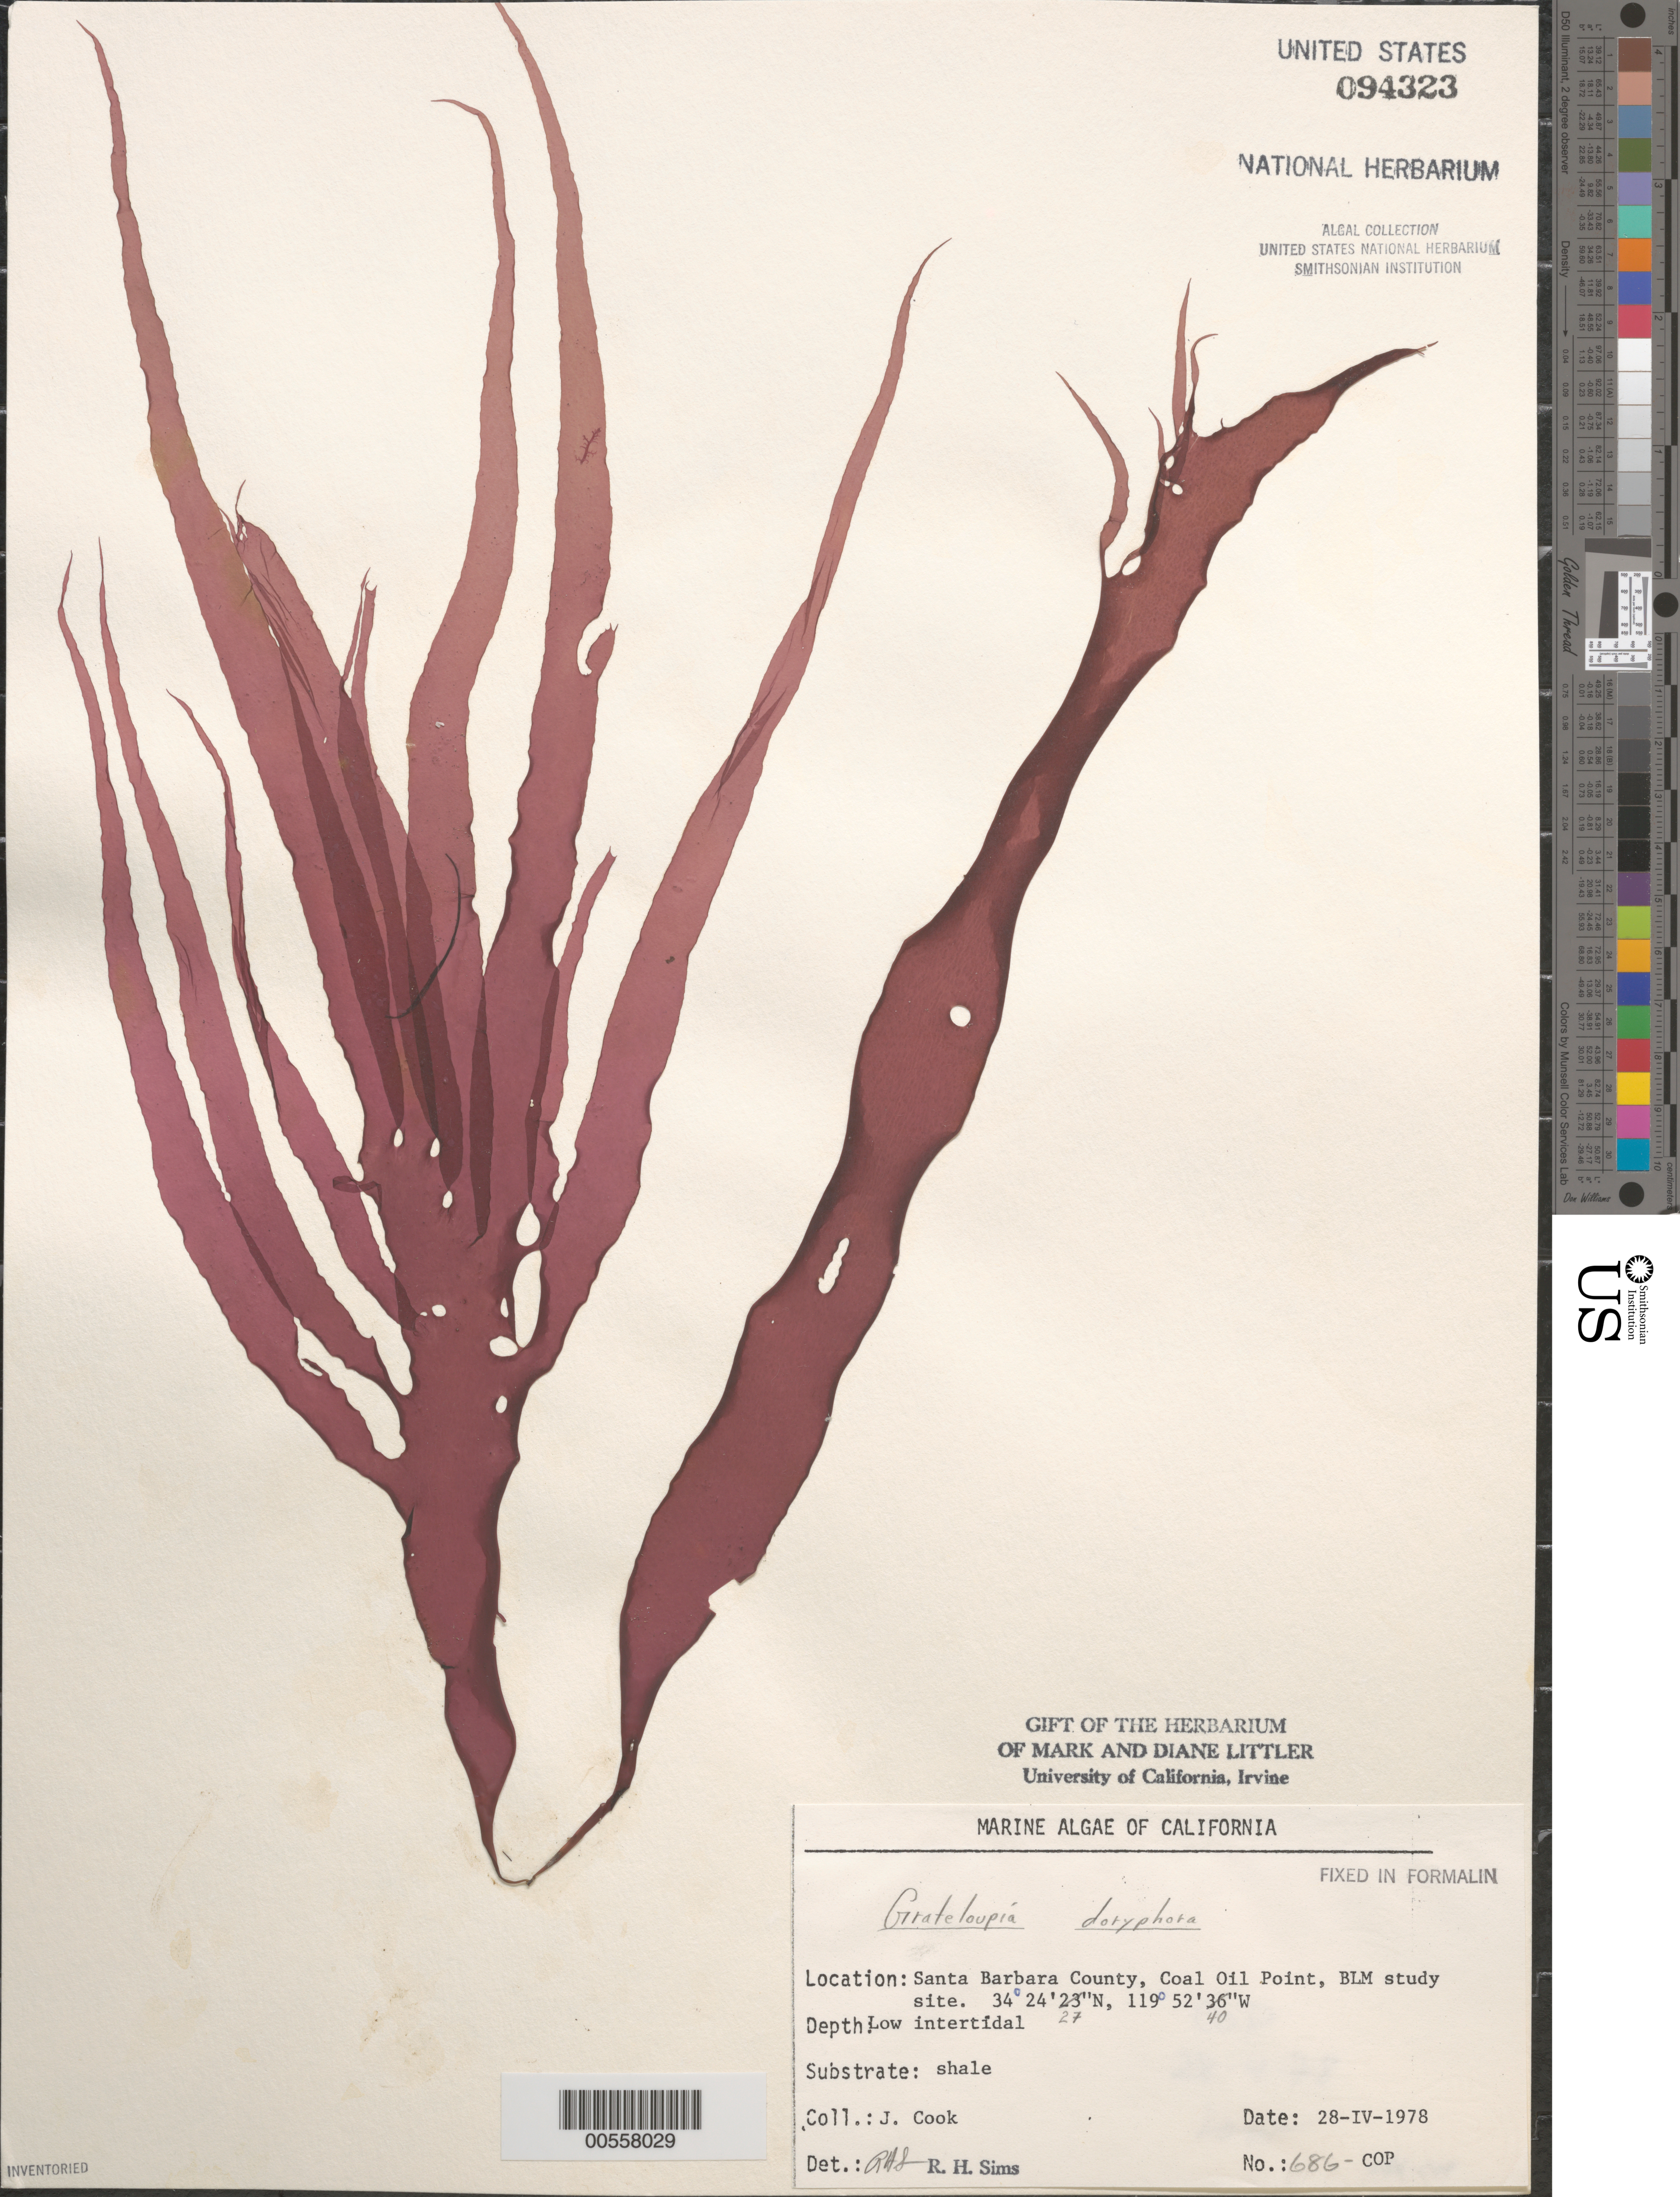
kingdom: Plantae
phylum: Rhodophyta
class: Florideophyceae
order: Halymeniales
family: Halymeniaceae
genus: Grateloupia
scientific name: Grateloupia doryphora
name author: (Mont.) Howe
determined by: Sims, Robert H.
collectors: J. Cook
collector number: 686-COP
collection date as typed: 28 Apr 1978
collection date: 1978-04-28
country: United States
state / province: California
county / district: Santa Barbara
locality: Coal Oil Point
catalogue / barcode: US 94323